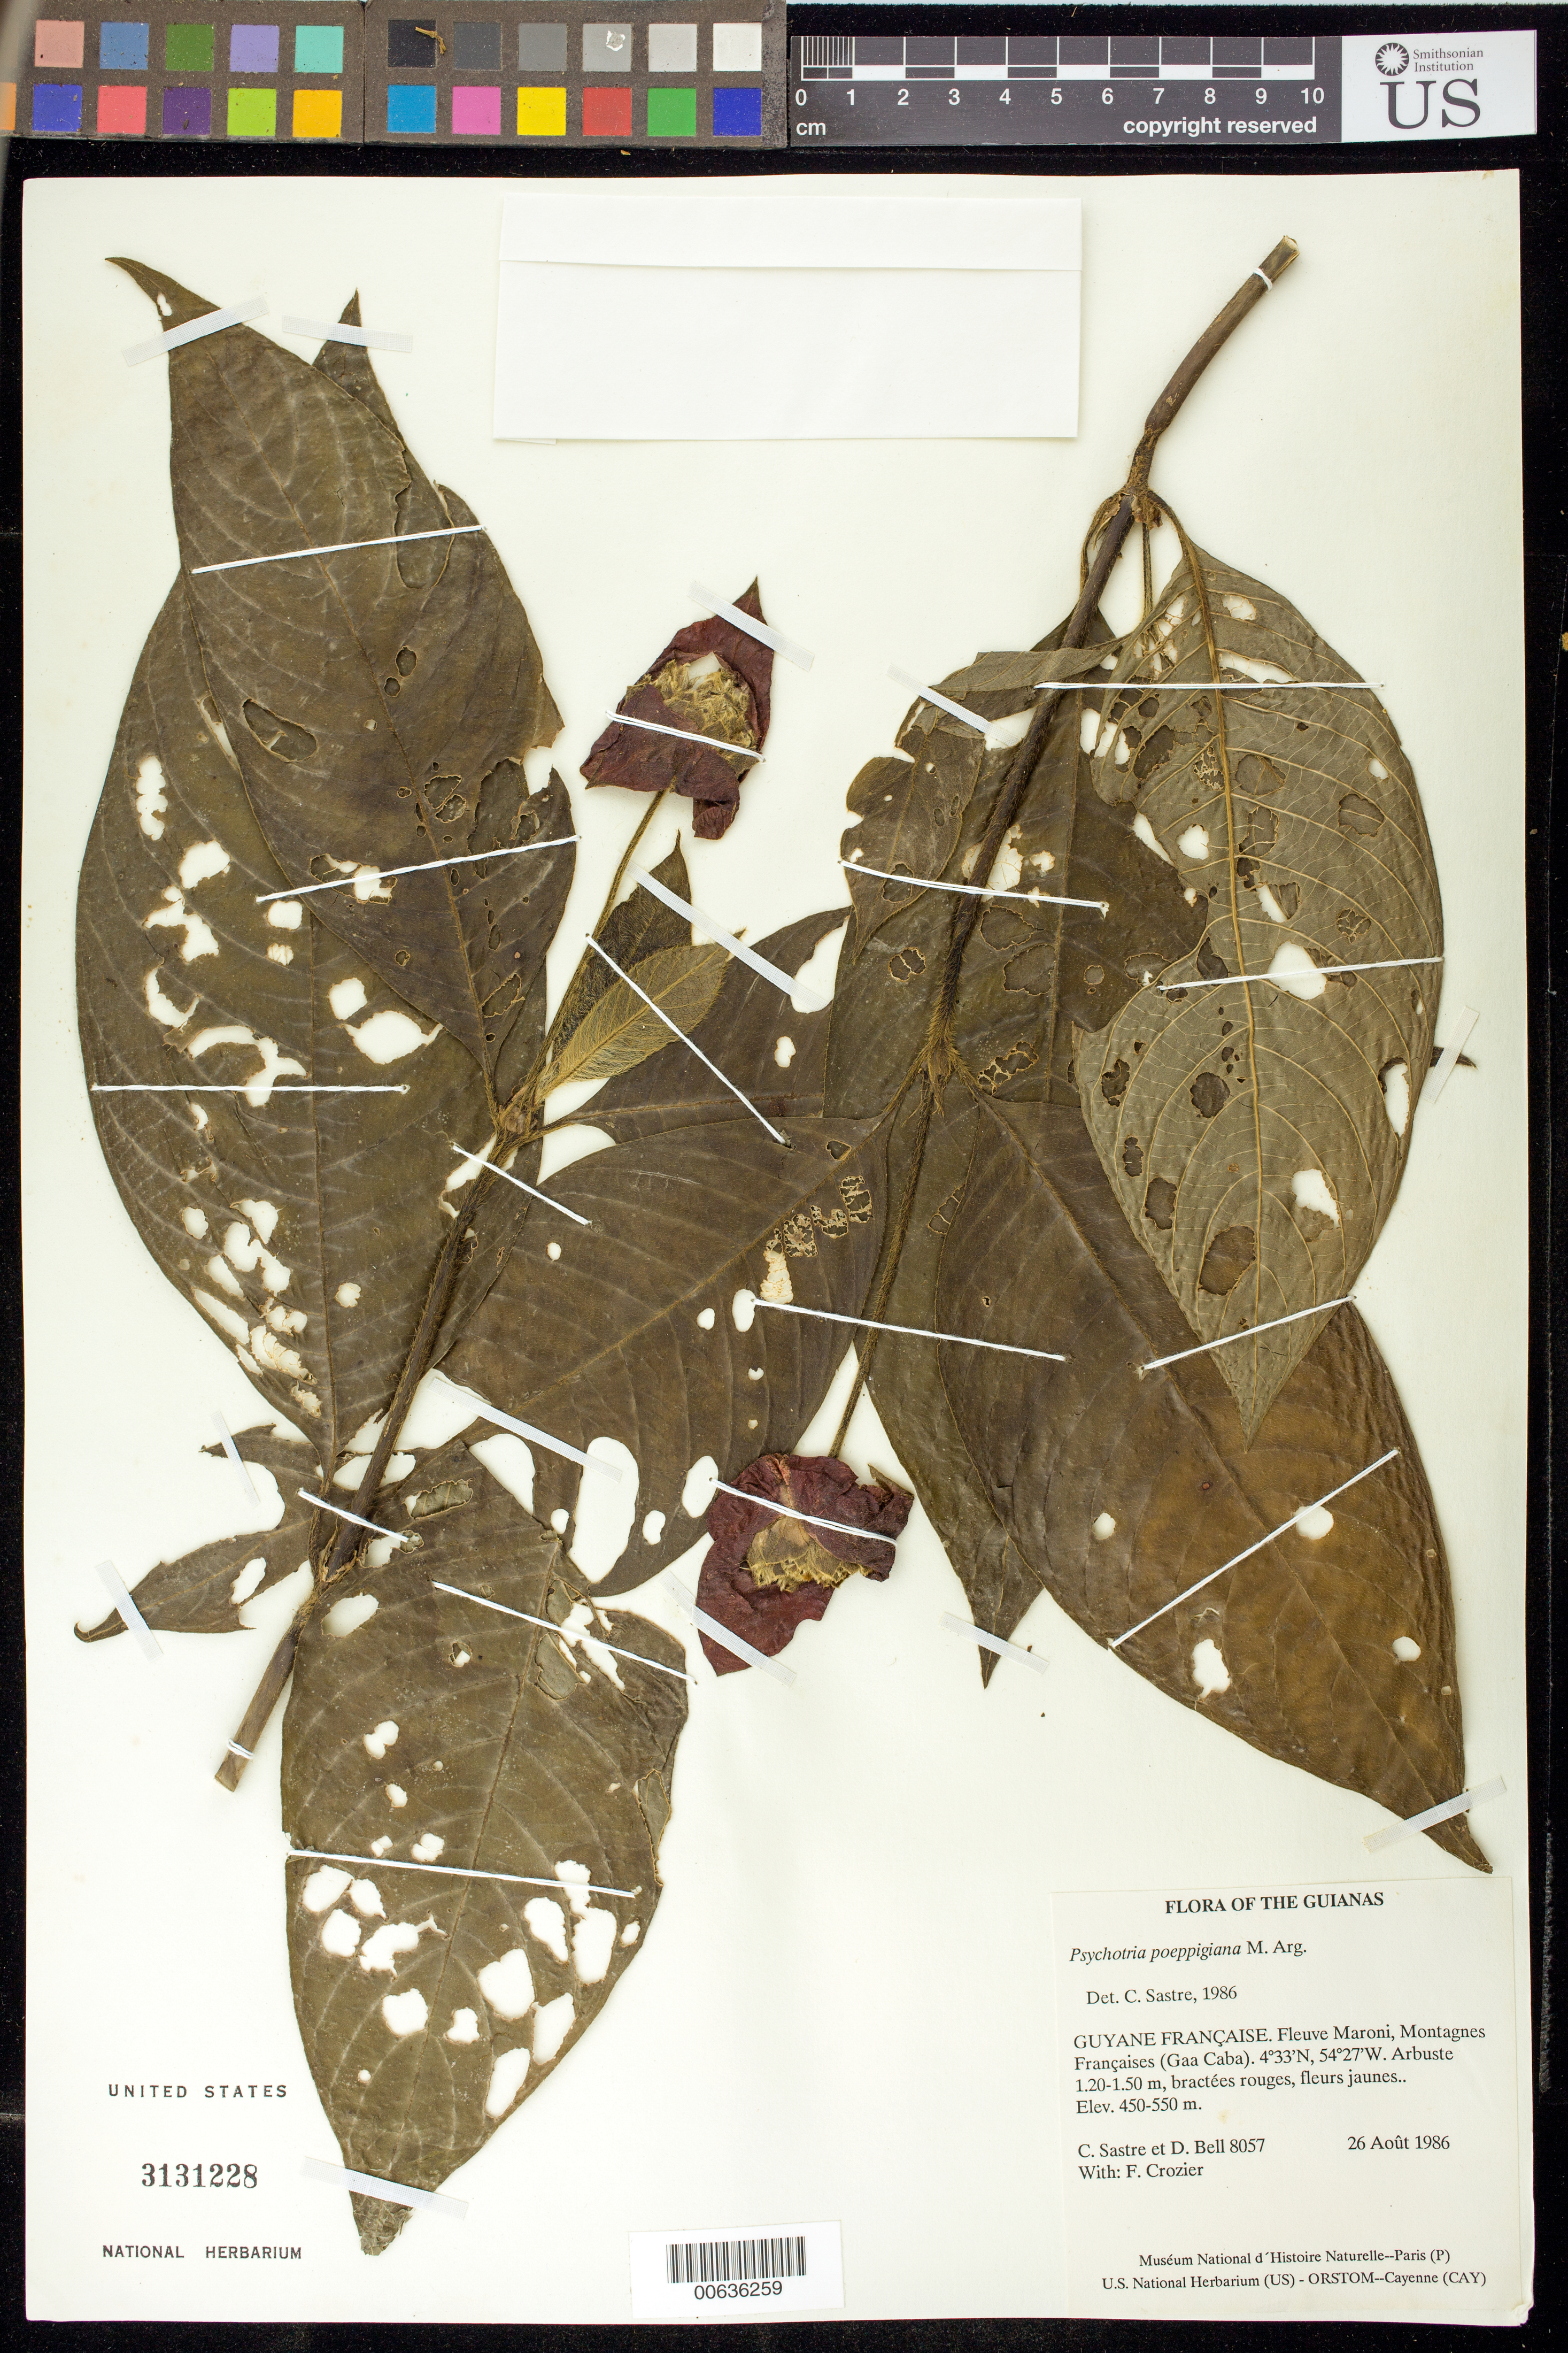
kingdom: Plantae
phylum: Tracheophyta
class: Magnoliopsida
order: Gentianales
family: Rubiaceae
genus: Palicourea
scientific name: Palicourea tomentosa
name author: (Aubl.) Borhidi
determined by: Kirkbride, J. H., Jr.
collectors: C. H. L. Sastre, D. A. Bell & F. Crozier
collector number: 8057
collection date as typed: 26 August 1986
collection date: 1986-08-26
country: French Guiana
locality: Fleuve Maroni, Montagnes Françaises (Gaa Caba)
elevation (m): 450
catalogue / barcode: US 3131228